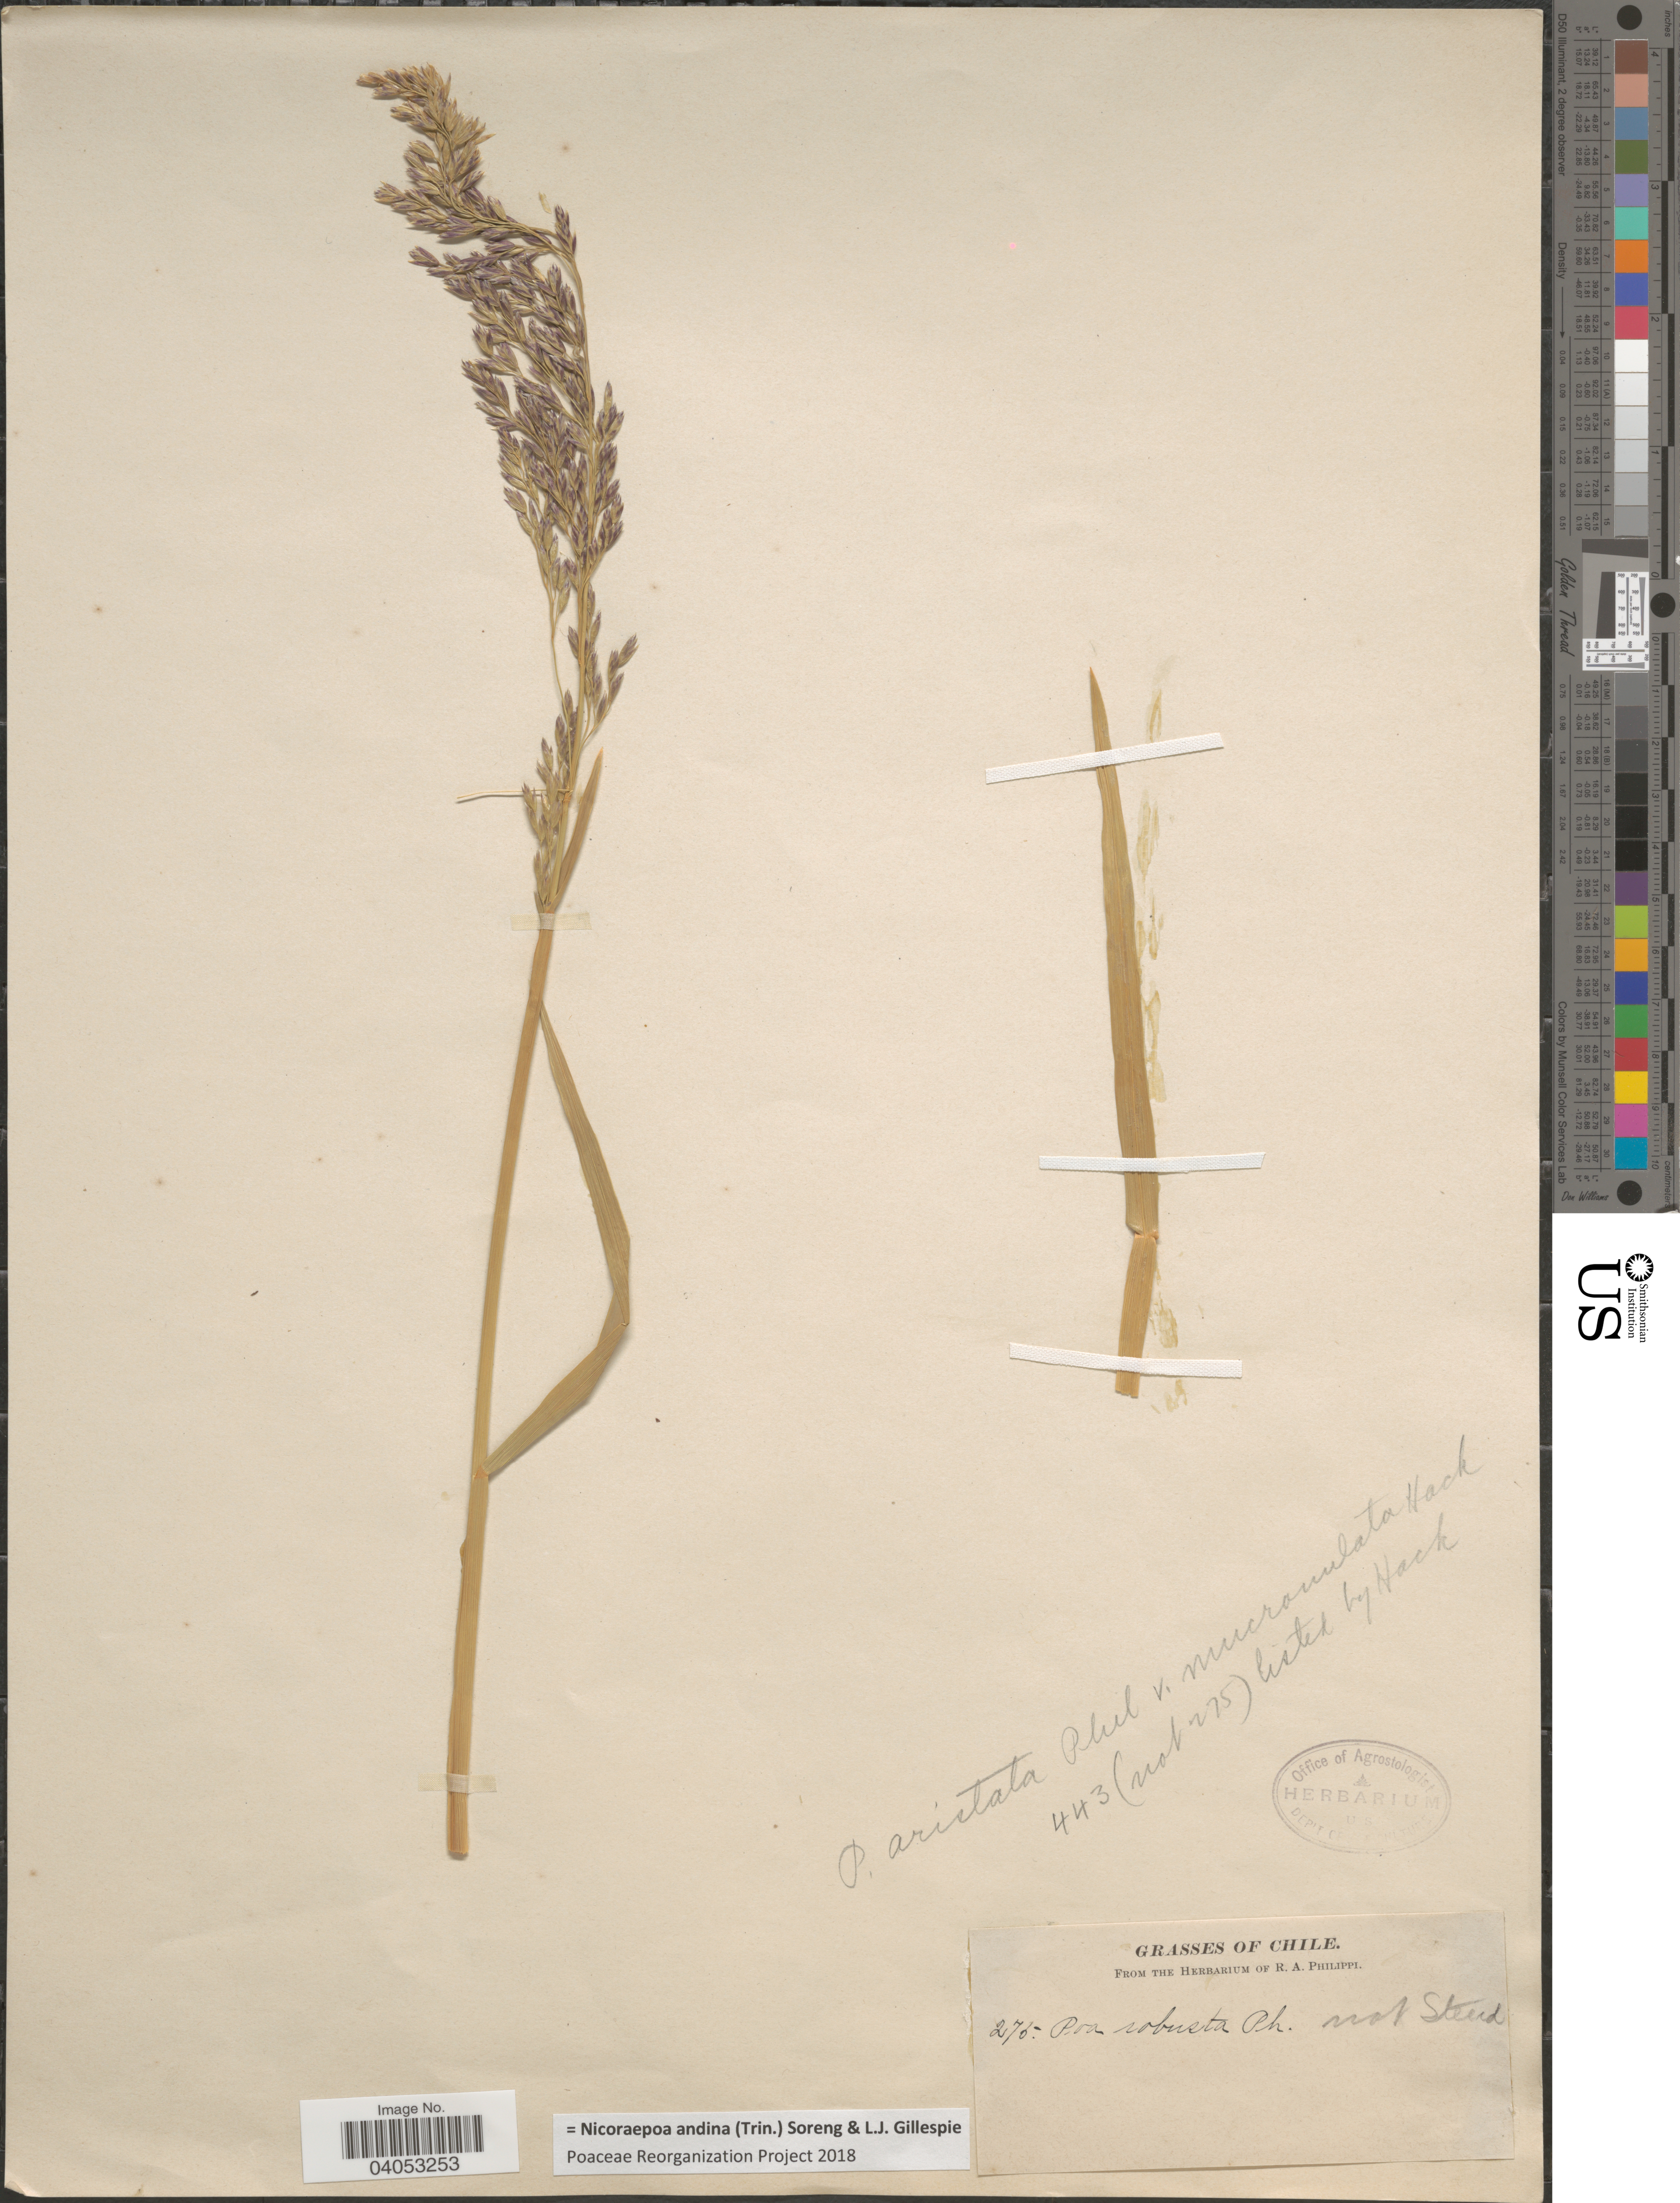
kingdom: Plantae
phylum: Tracheophyta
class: Liliopsida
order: Poales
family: Poaceae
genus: Nicoraepoa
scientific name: Nicoraepoa andina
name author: (Trin.) Soreng & L.J. Gillespie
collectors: ex. herb. R.A. Philippi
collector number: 275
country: Chile